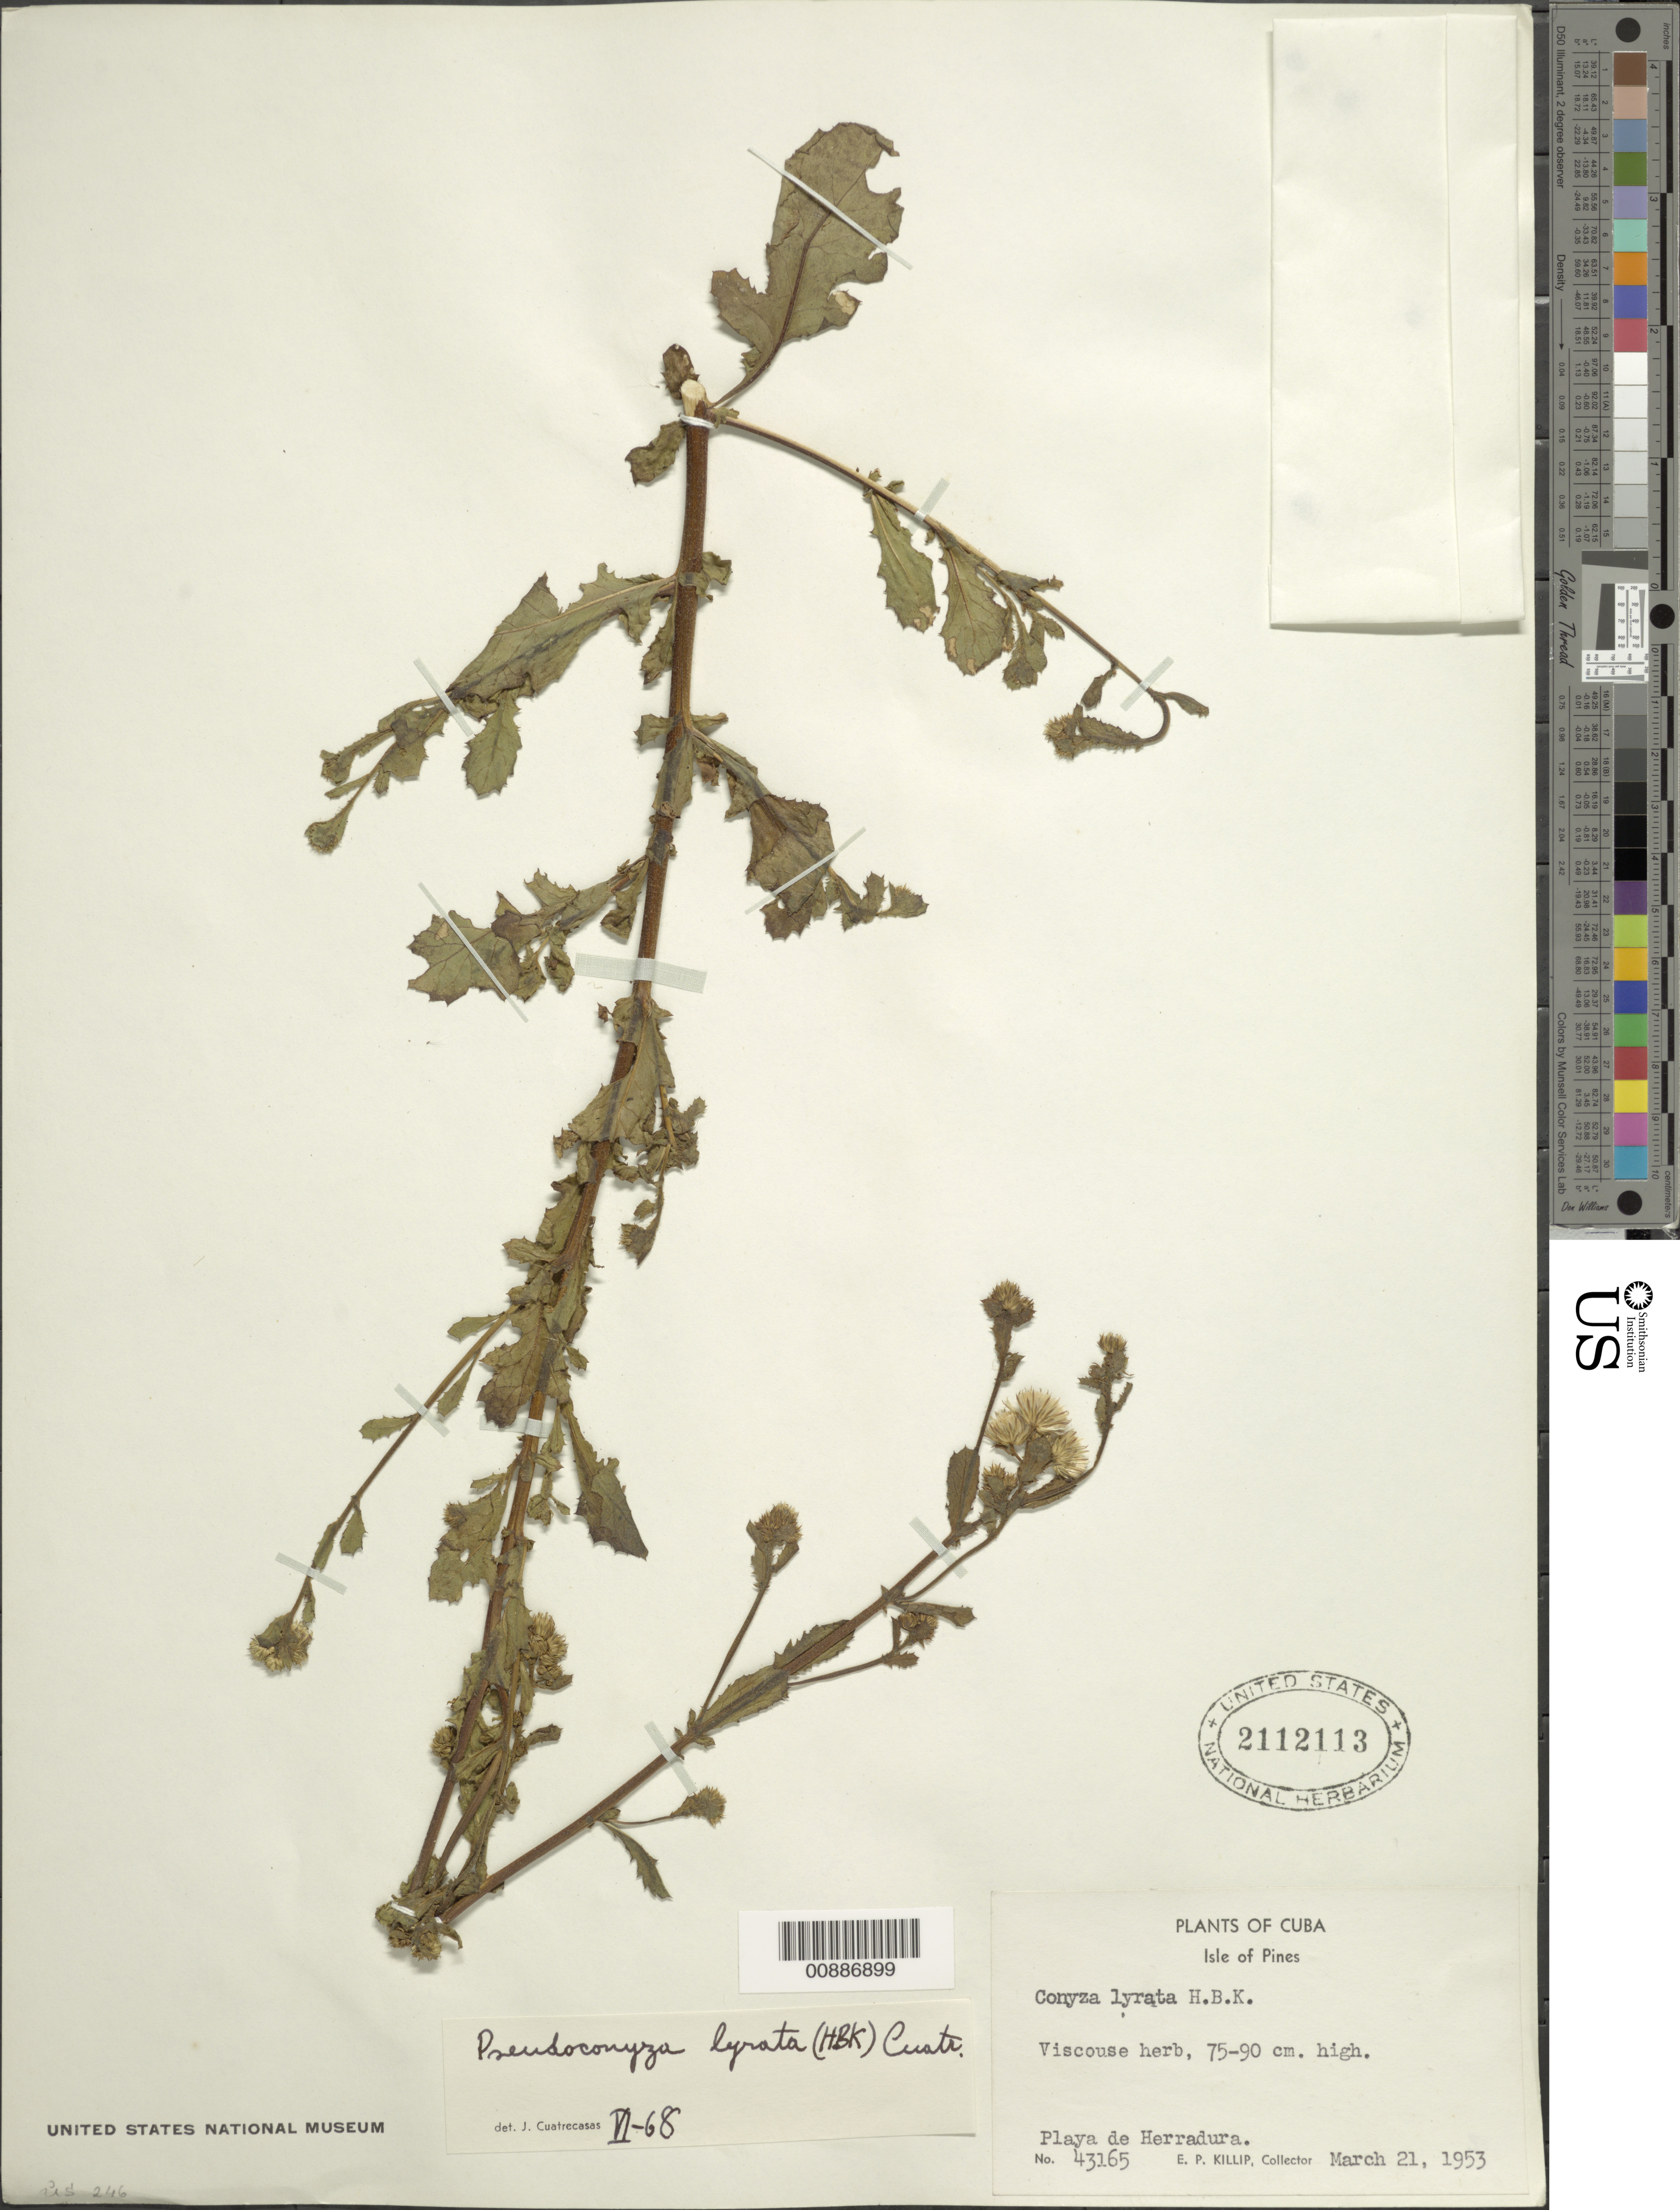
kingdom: Plantae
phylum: Tracheophyta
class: Magnoliopsida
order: Asterales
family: Asteraceae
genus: Pseudoconyza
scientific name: Pseudoconyza lyrata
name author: (Kunth) Cuatrec.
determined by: Cuatrecasas, J.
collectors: E. P. Killip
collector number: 43165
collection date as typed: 21 Mar 1953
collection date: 1953-03-21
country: Cuba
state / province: Isla de La Juventud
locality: Playa de Herradura.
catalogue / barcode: US 2112113